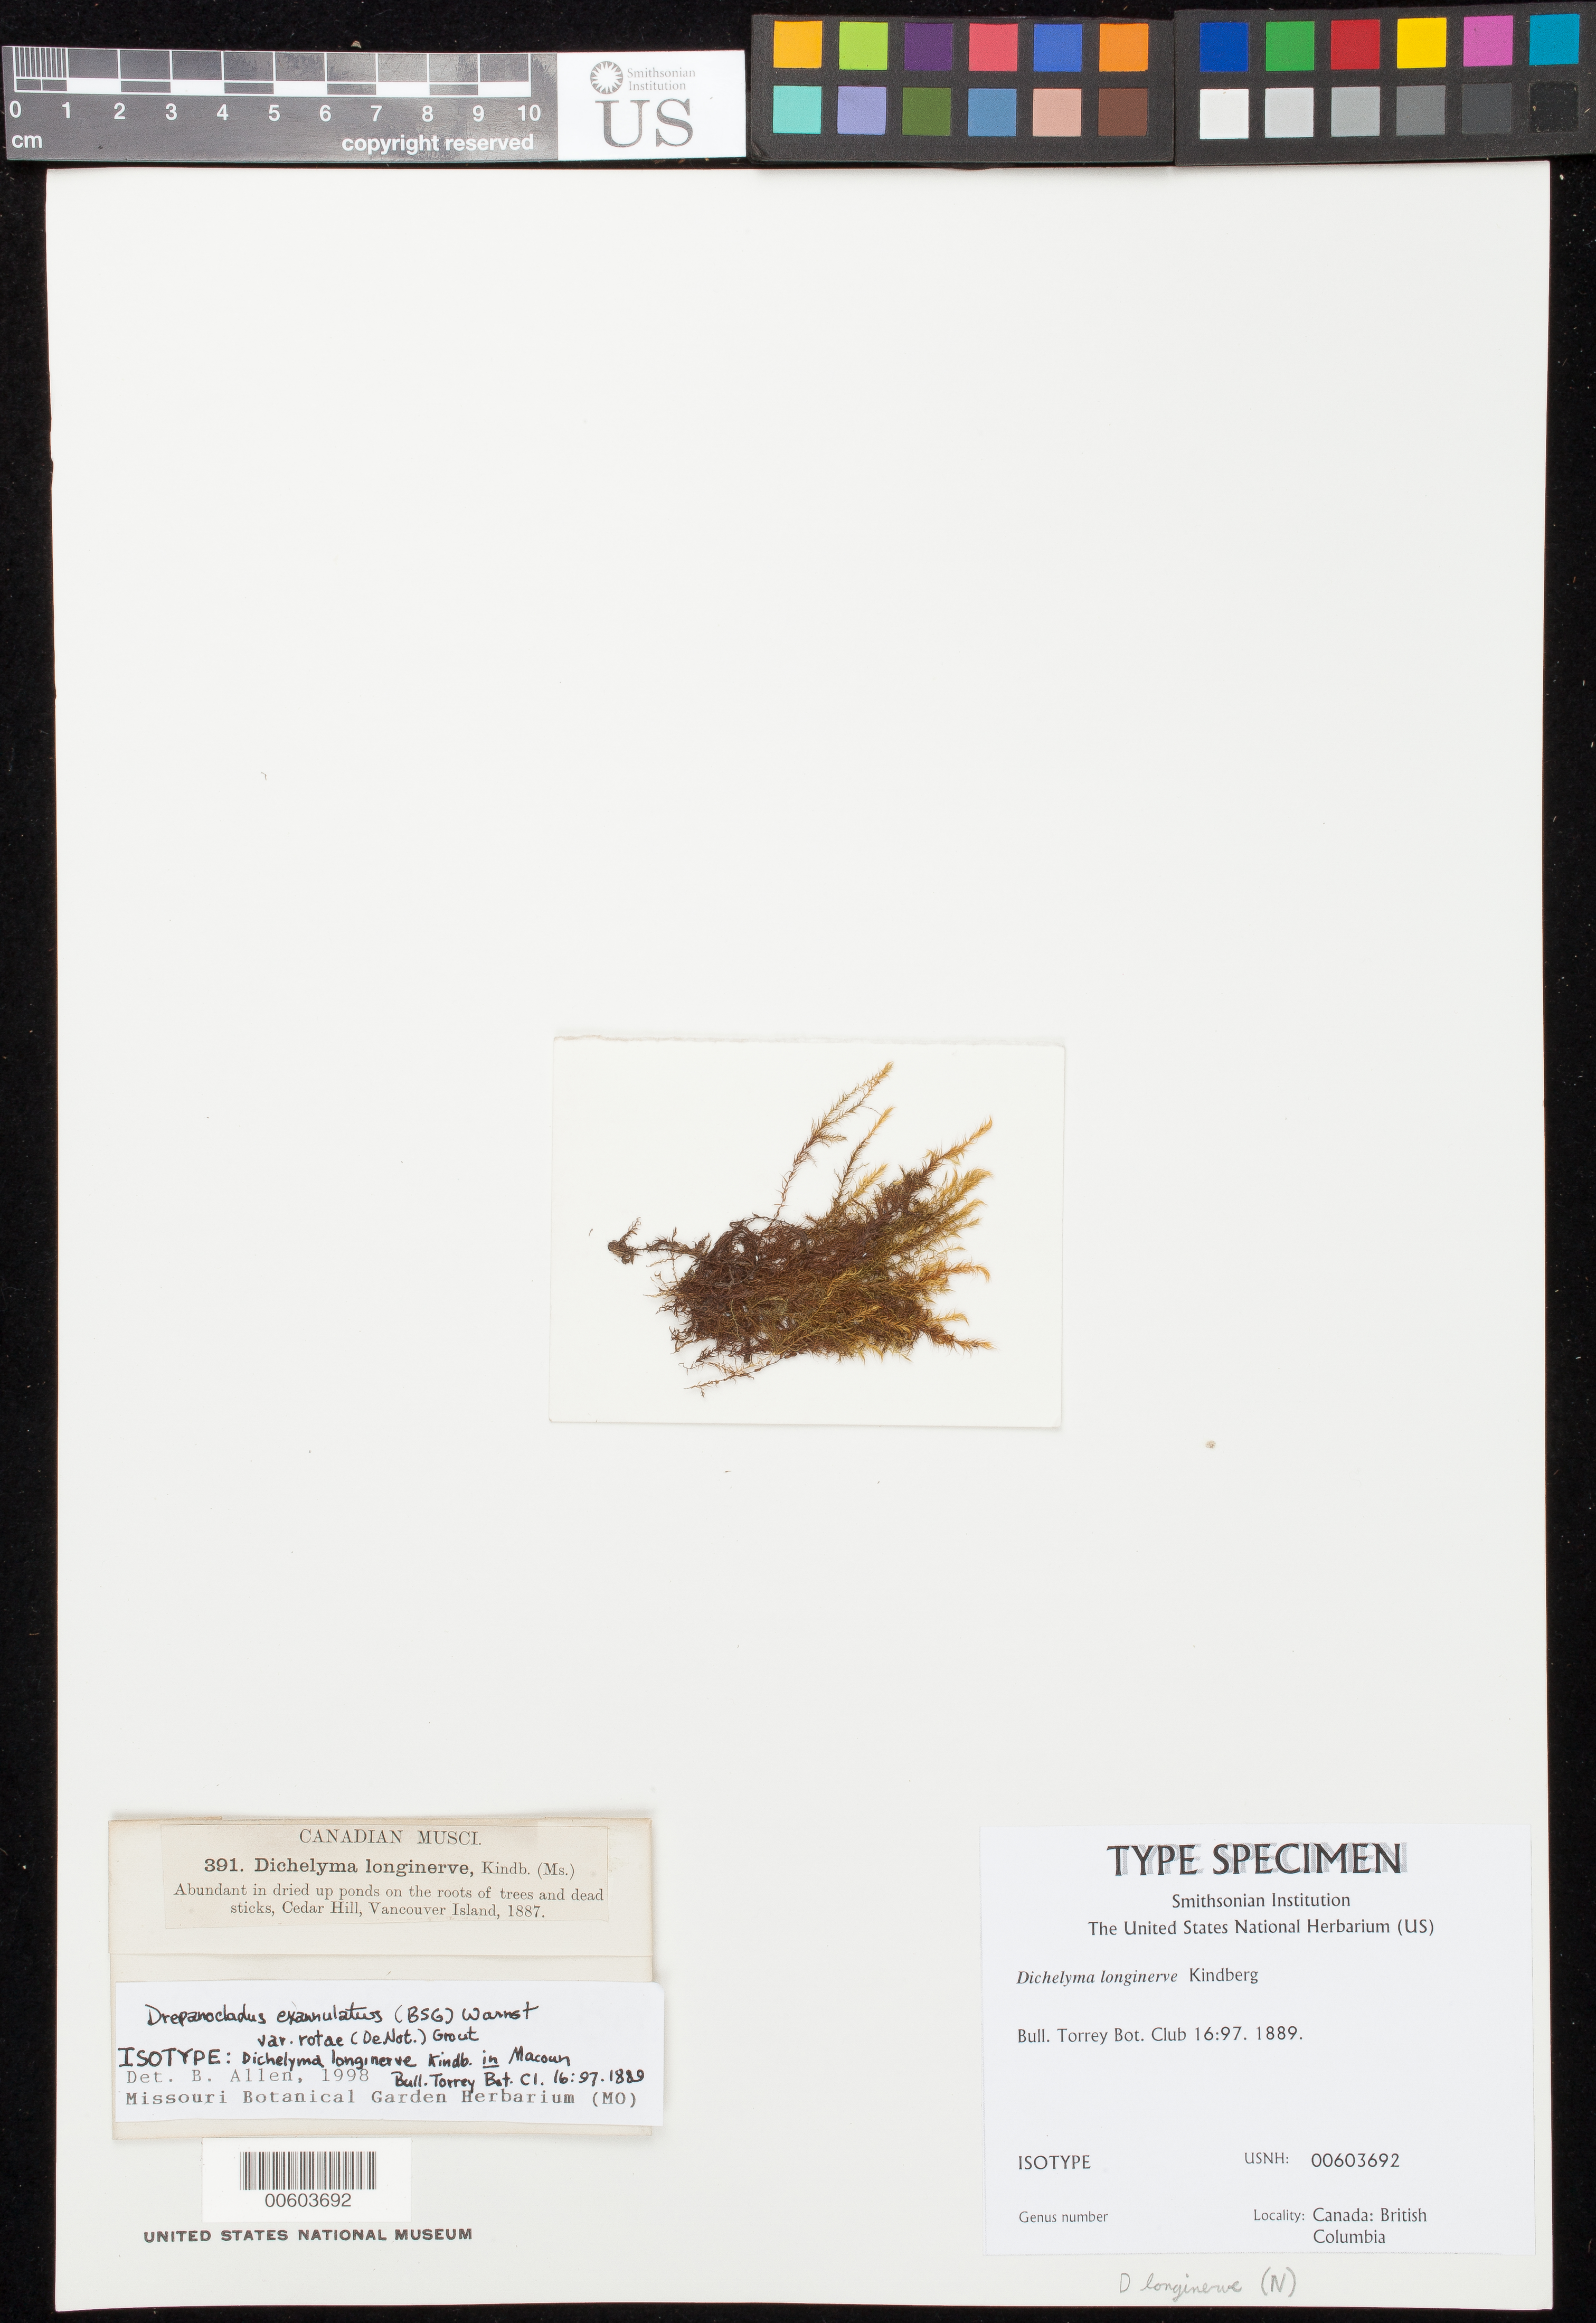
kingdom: Plantae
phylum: Bryophyta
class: Bryopsida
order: Hypnales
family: Fontinalaceae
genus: Dichelyma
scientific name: Dichelyma longinerve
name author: Kindb.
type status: Isotype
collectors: J. Macoun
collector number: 391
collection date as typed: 1887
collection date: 1887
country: Canada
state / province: British Columbia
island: Vancouver Island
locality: Cedar Hill.